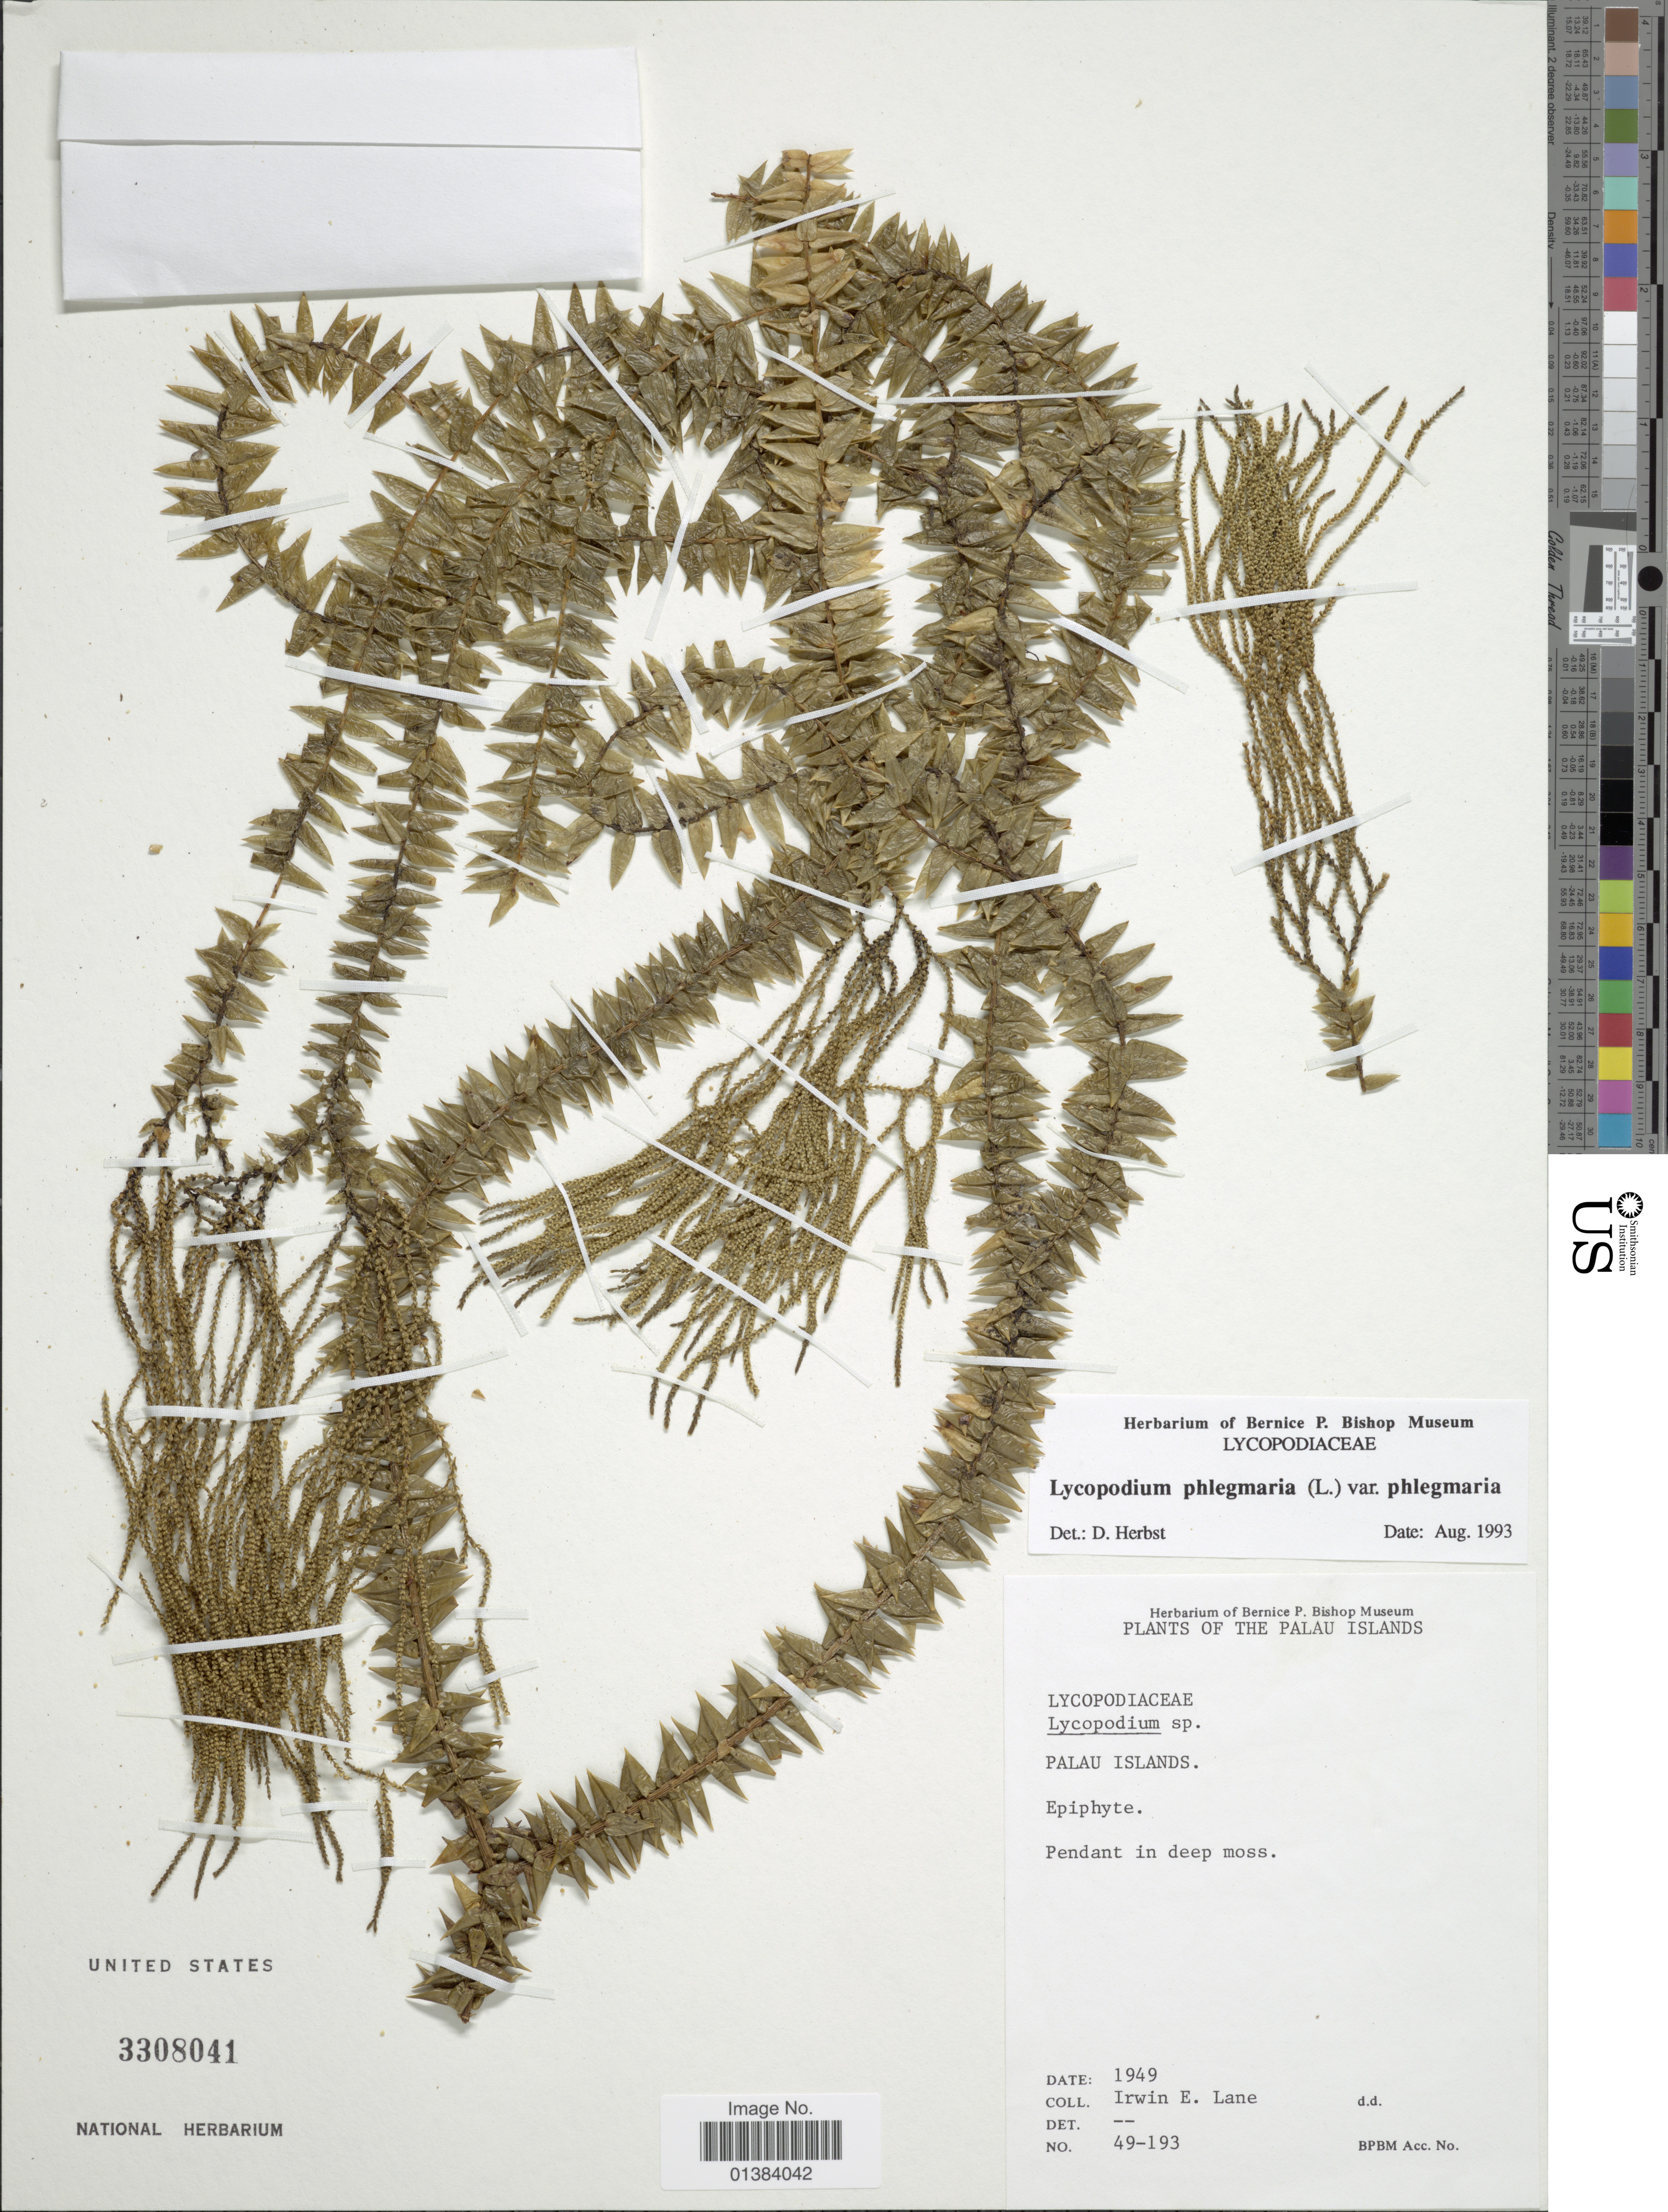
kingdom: Plantae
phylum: Tracheophyta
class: Lycopodiopsida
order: Lycopodiales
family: Lycopodiaceae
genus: Phlegmariurus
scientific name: Phlegmariurus phlegmaria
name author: (L.) Holub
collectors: I. Lane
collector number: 49-193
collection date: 1949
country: Micronesia, Federated States of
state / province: Palau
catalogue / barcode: US 3308041